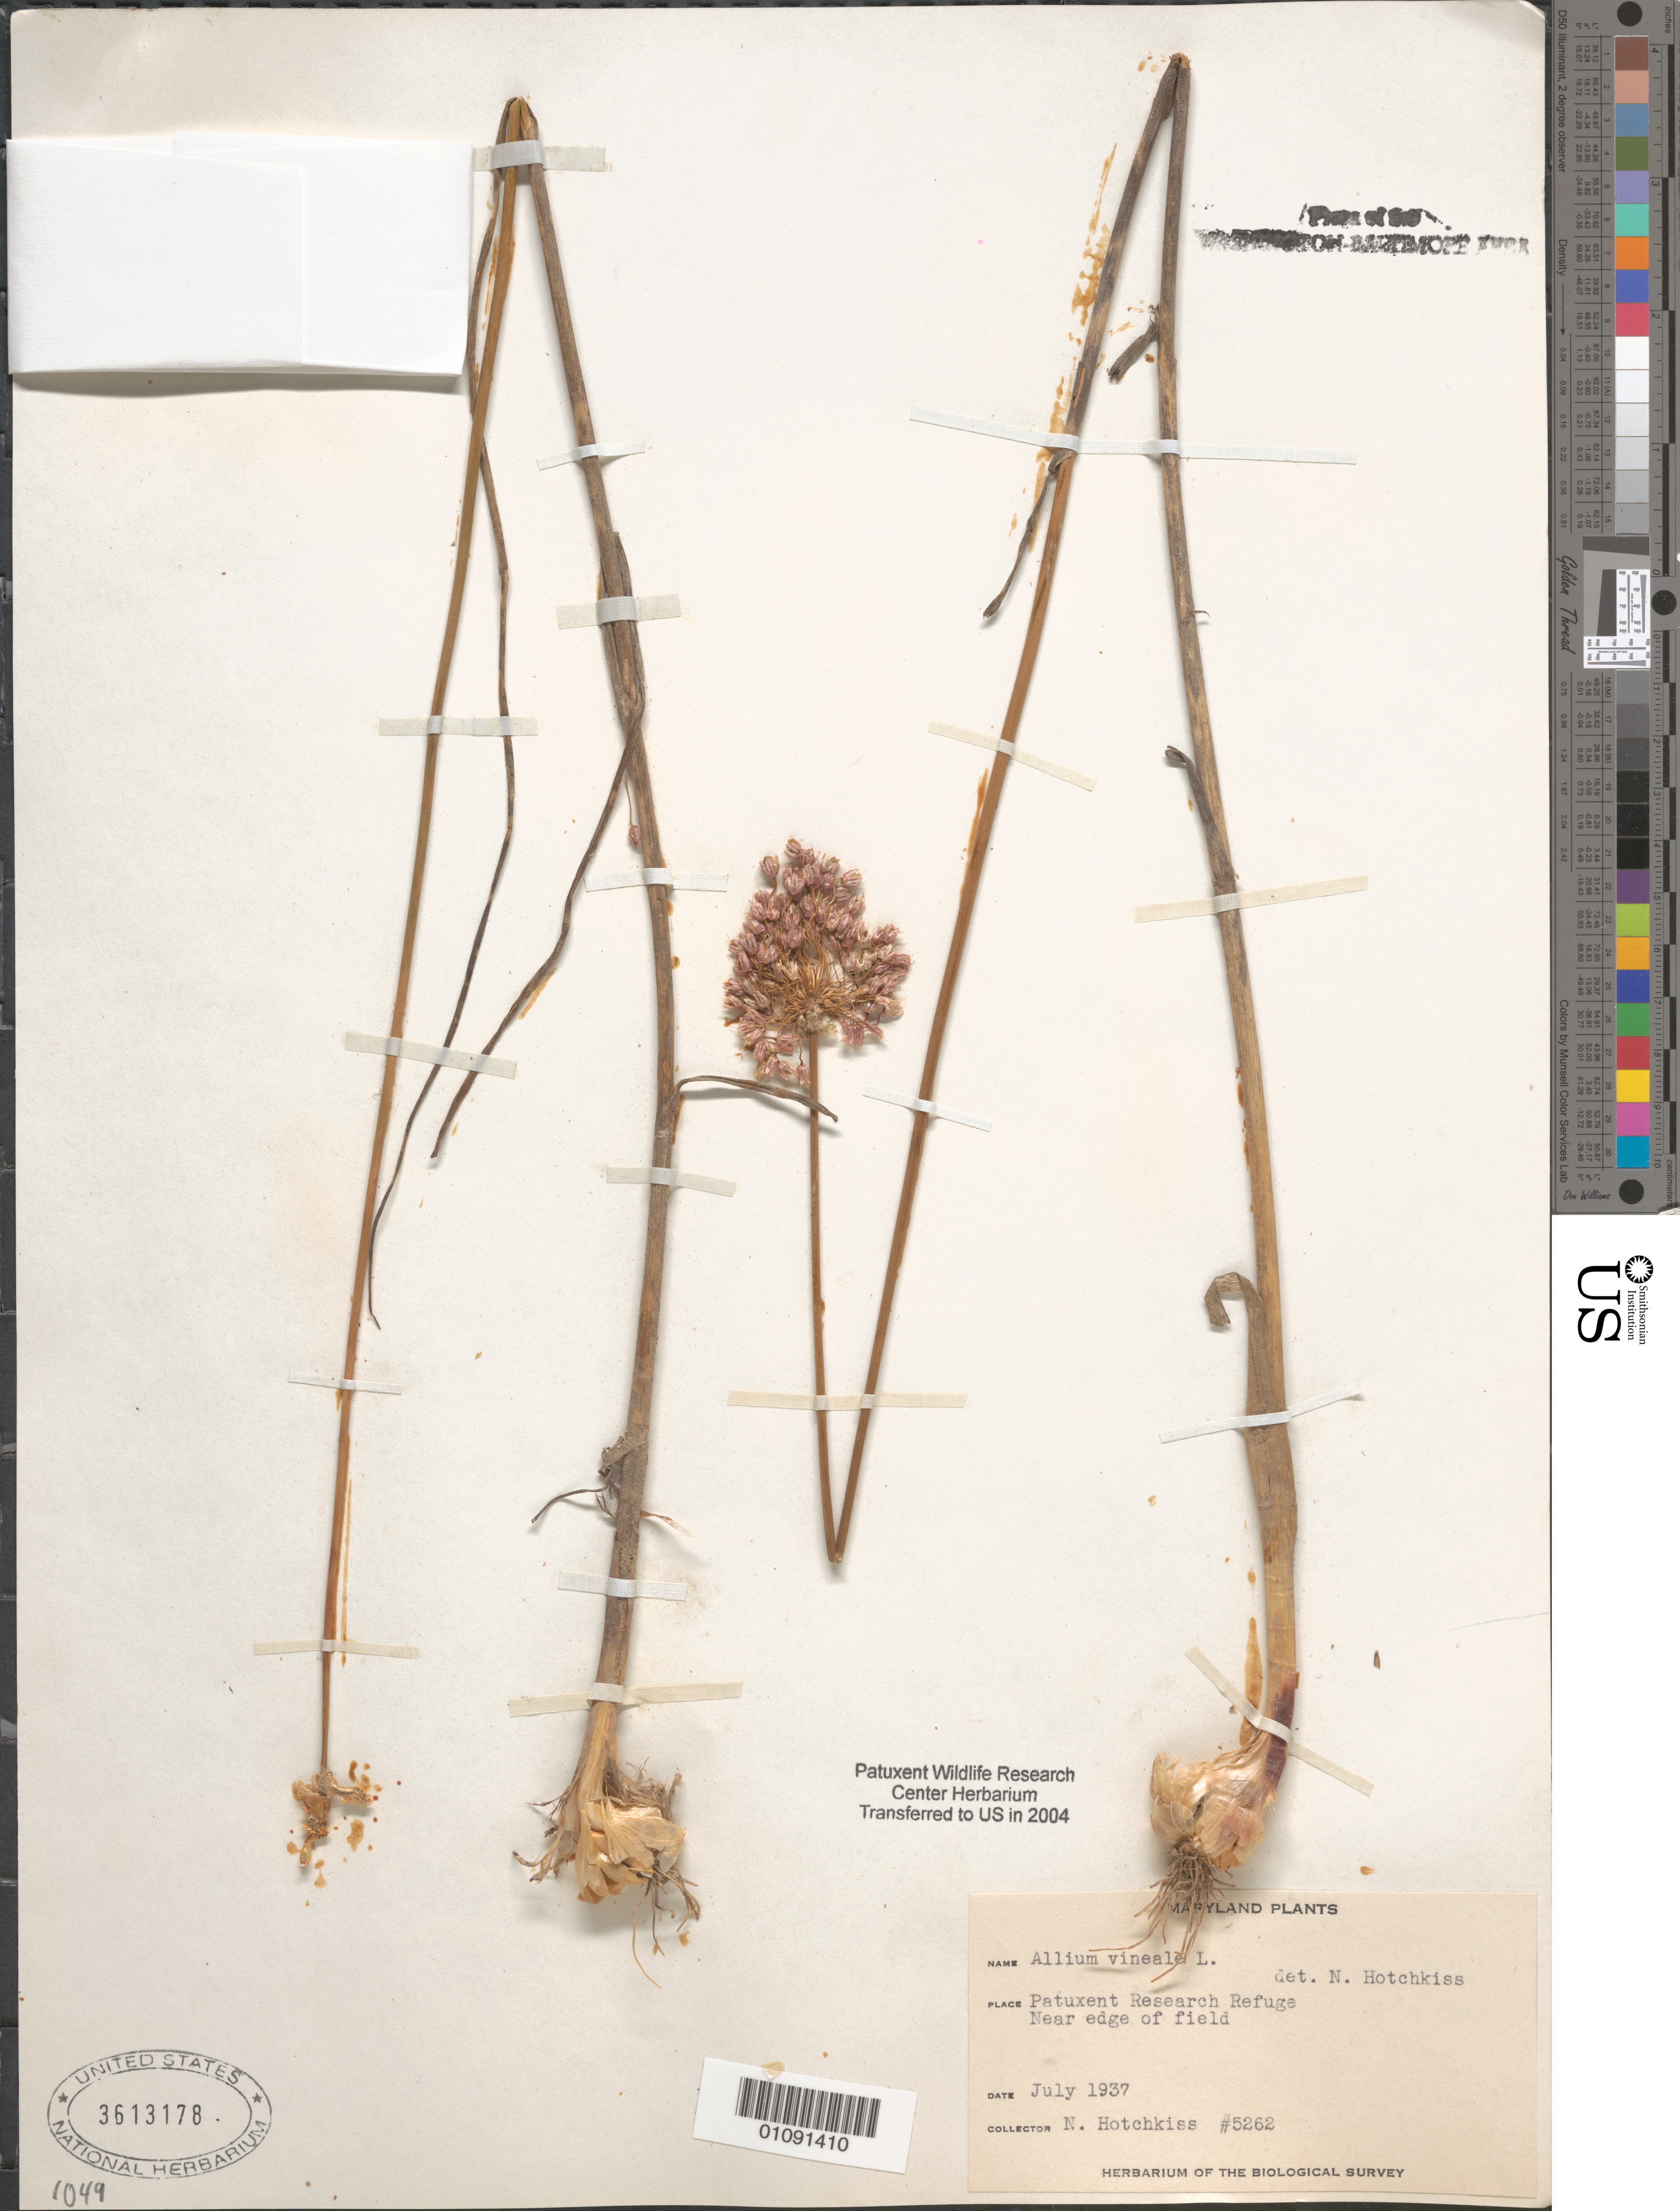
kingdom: Plantae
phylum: Tracheophyta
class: Liliopsida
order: Asparagales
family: Amaryllidaceae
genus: Allium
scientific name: Allium vineale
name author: L.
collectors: N. Hotchkiss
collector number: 5262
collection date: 1937-07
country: United States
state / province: Maryland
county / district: Prince George's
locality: Patuxent Wildlife Refuge.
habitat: Near edge of field.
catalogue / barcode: US 3613178